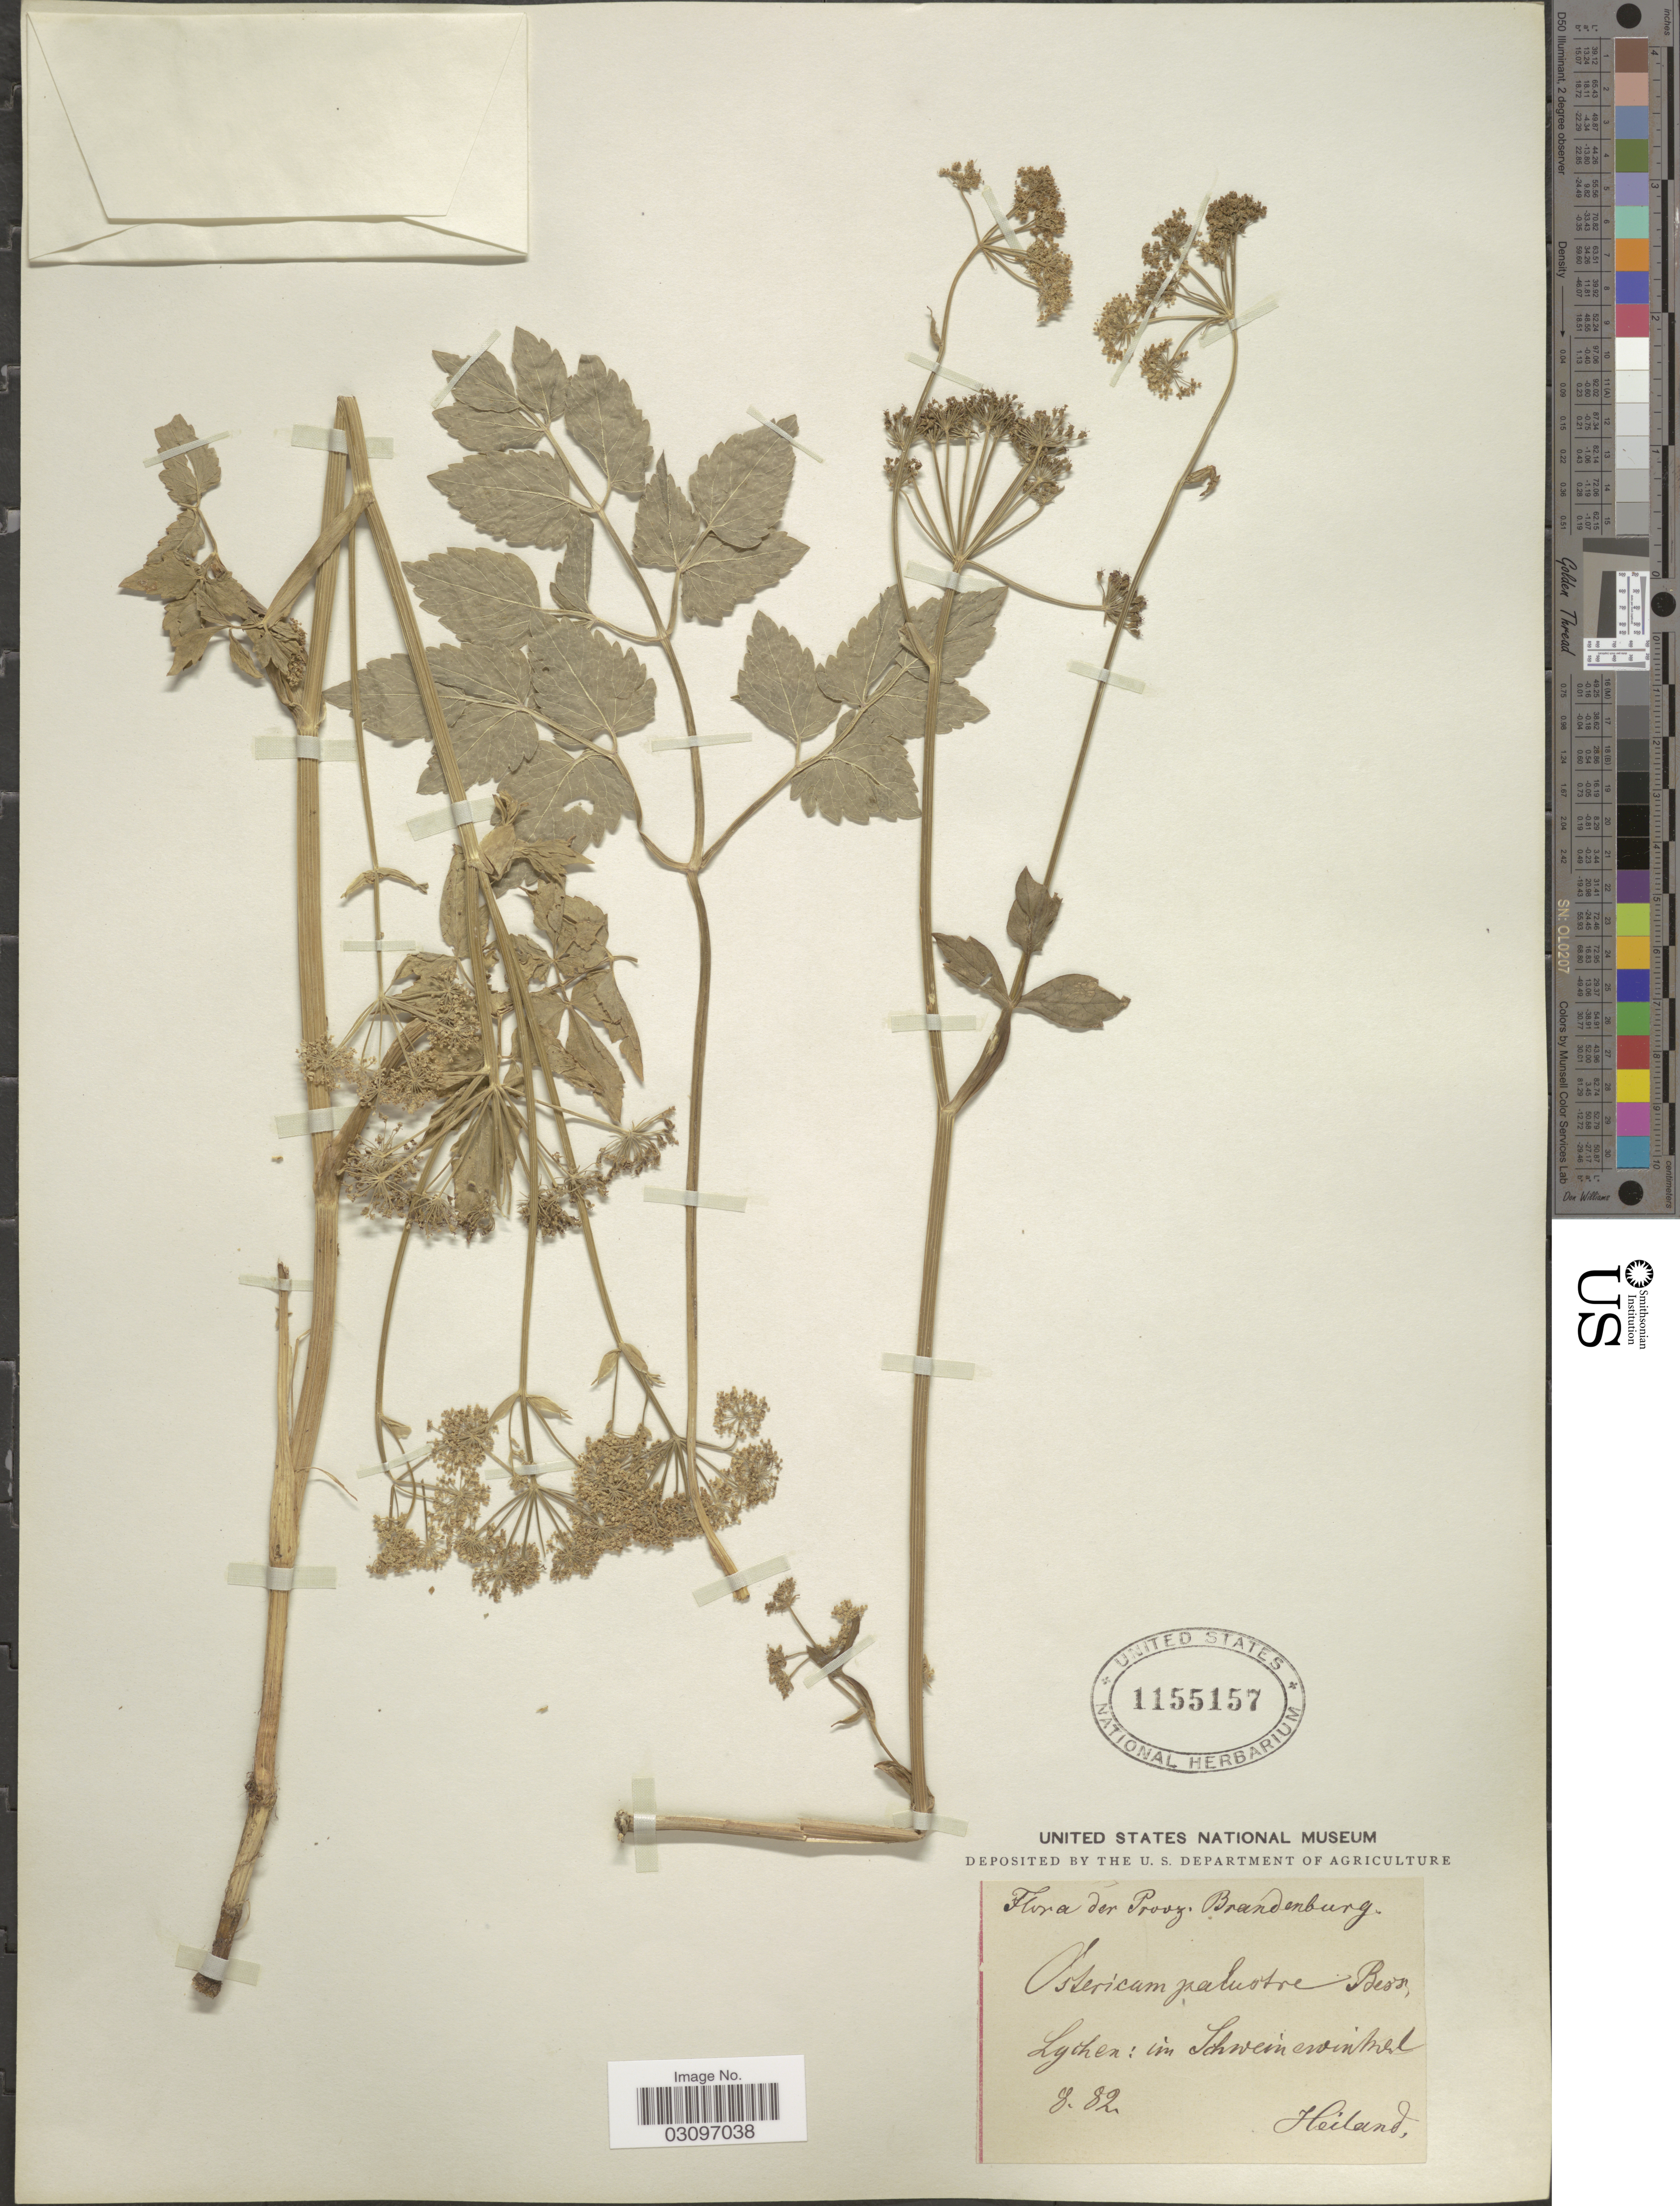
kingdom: Plantae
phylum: Tracheophyta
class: Magnoliopsida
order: Apiales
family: Apiaceae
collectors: -. Heiland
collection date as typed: Transcribed d/m/y: /8/82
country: Germany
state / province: Brandenburg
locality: Lychen: im Schweinewinkel.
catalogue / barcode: US 1155157